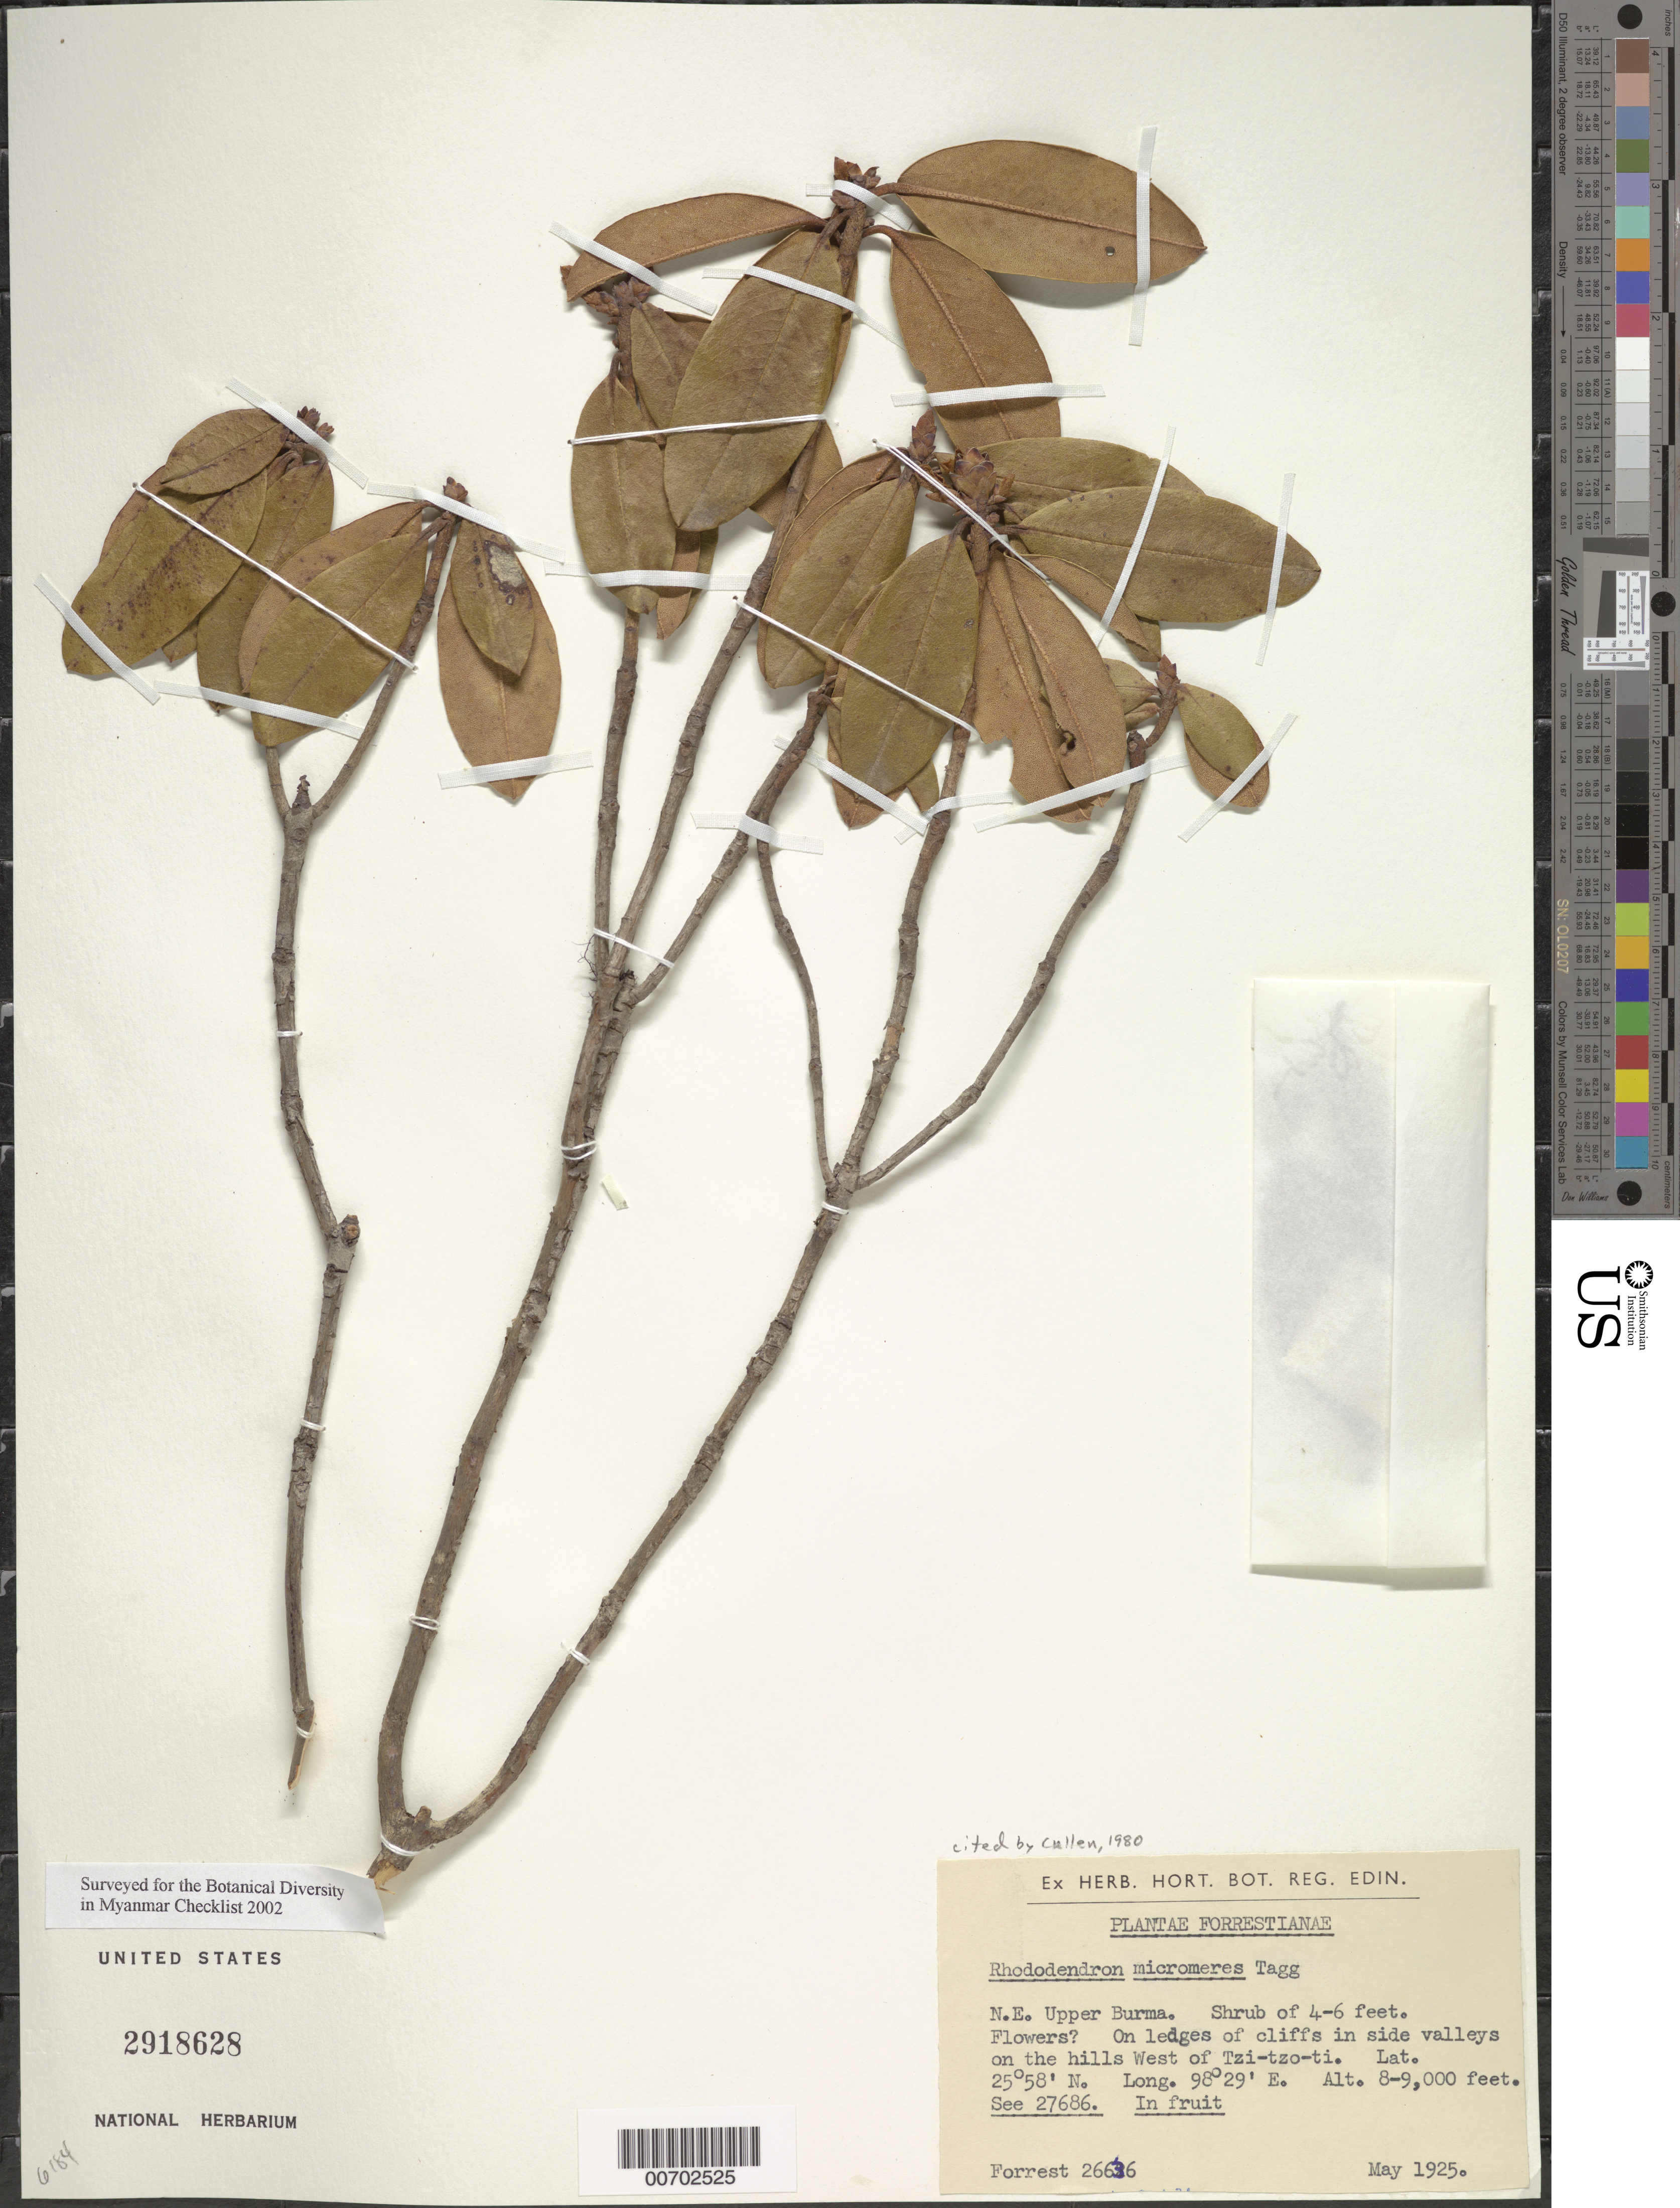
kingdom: Plantae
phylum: Tracheophyta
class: Magnoliopsida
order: Ericales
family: Ericaceae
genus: Rhododendron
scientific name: Rhododendron micromeres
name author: Tagg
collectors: G. Forrest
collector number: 26636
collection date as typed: May 1925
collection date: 1925-05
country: Myanmar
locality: Tzi-tzo-ti, W of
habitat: On ledges of cliffs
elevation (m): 2438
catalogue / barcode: US 2918628